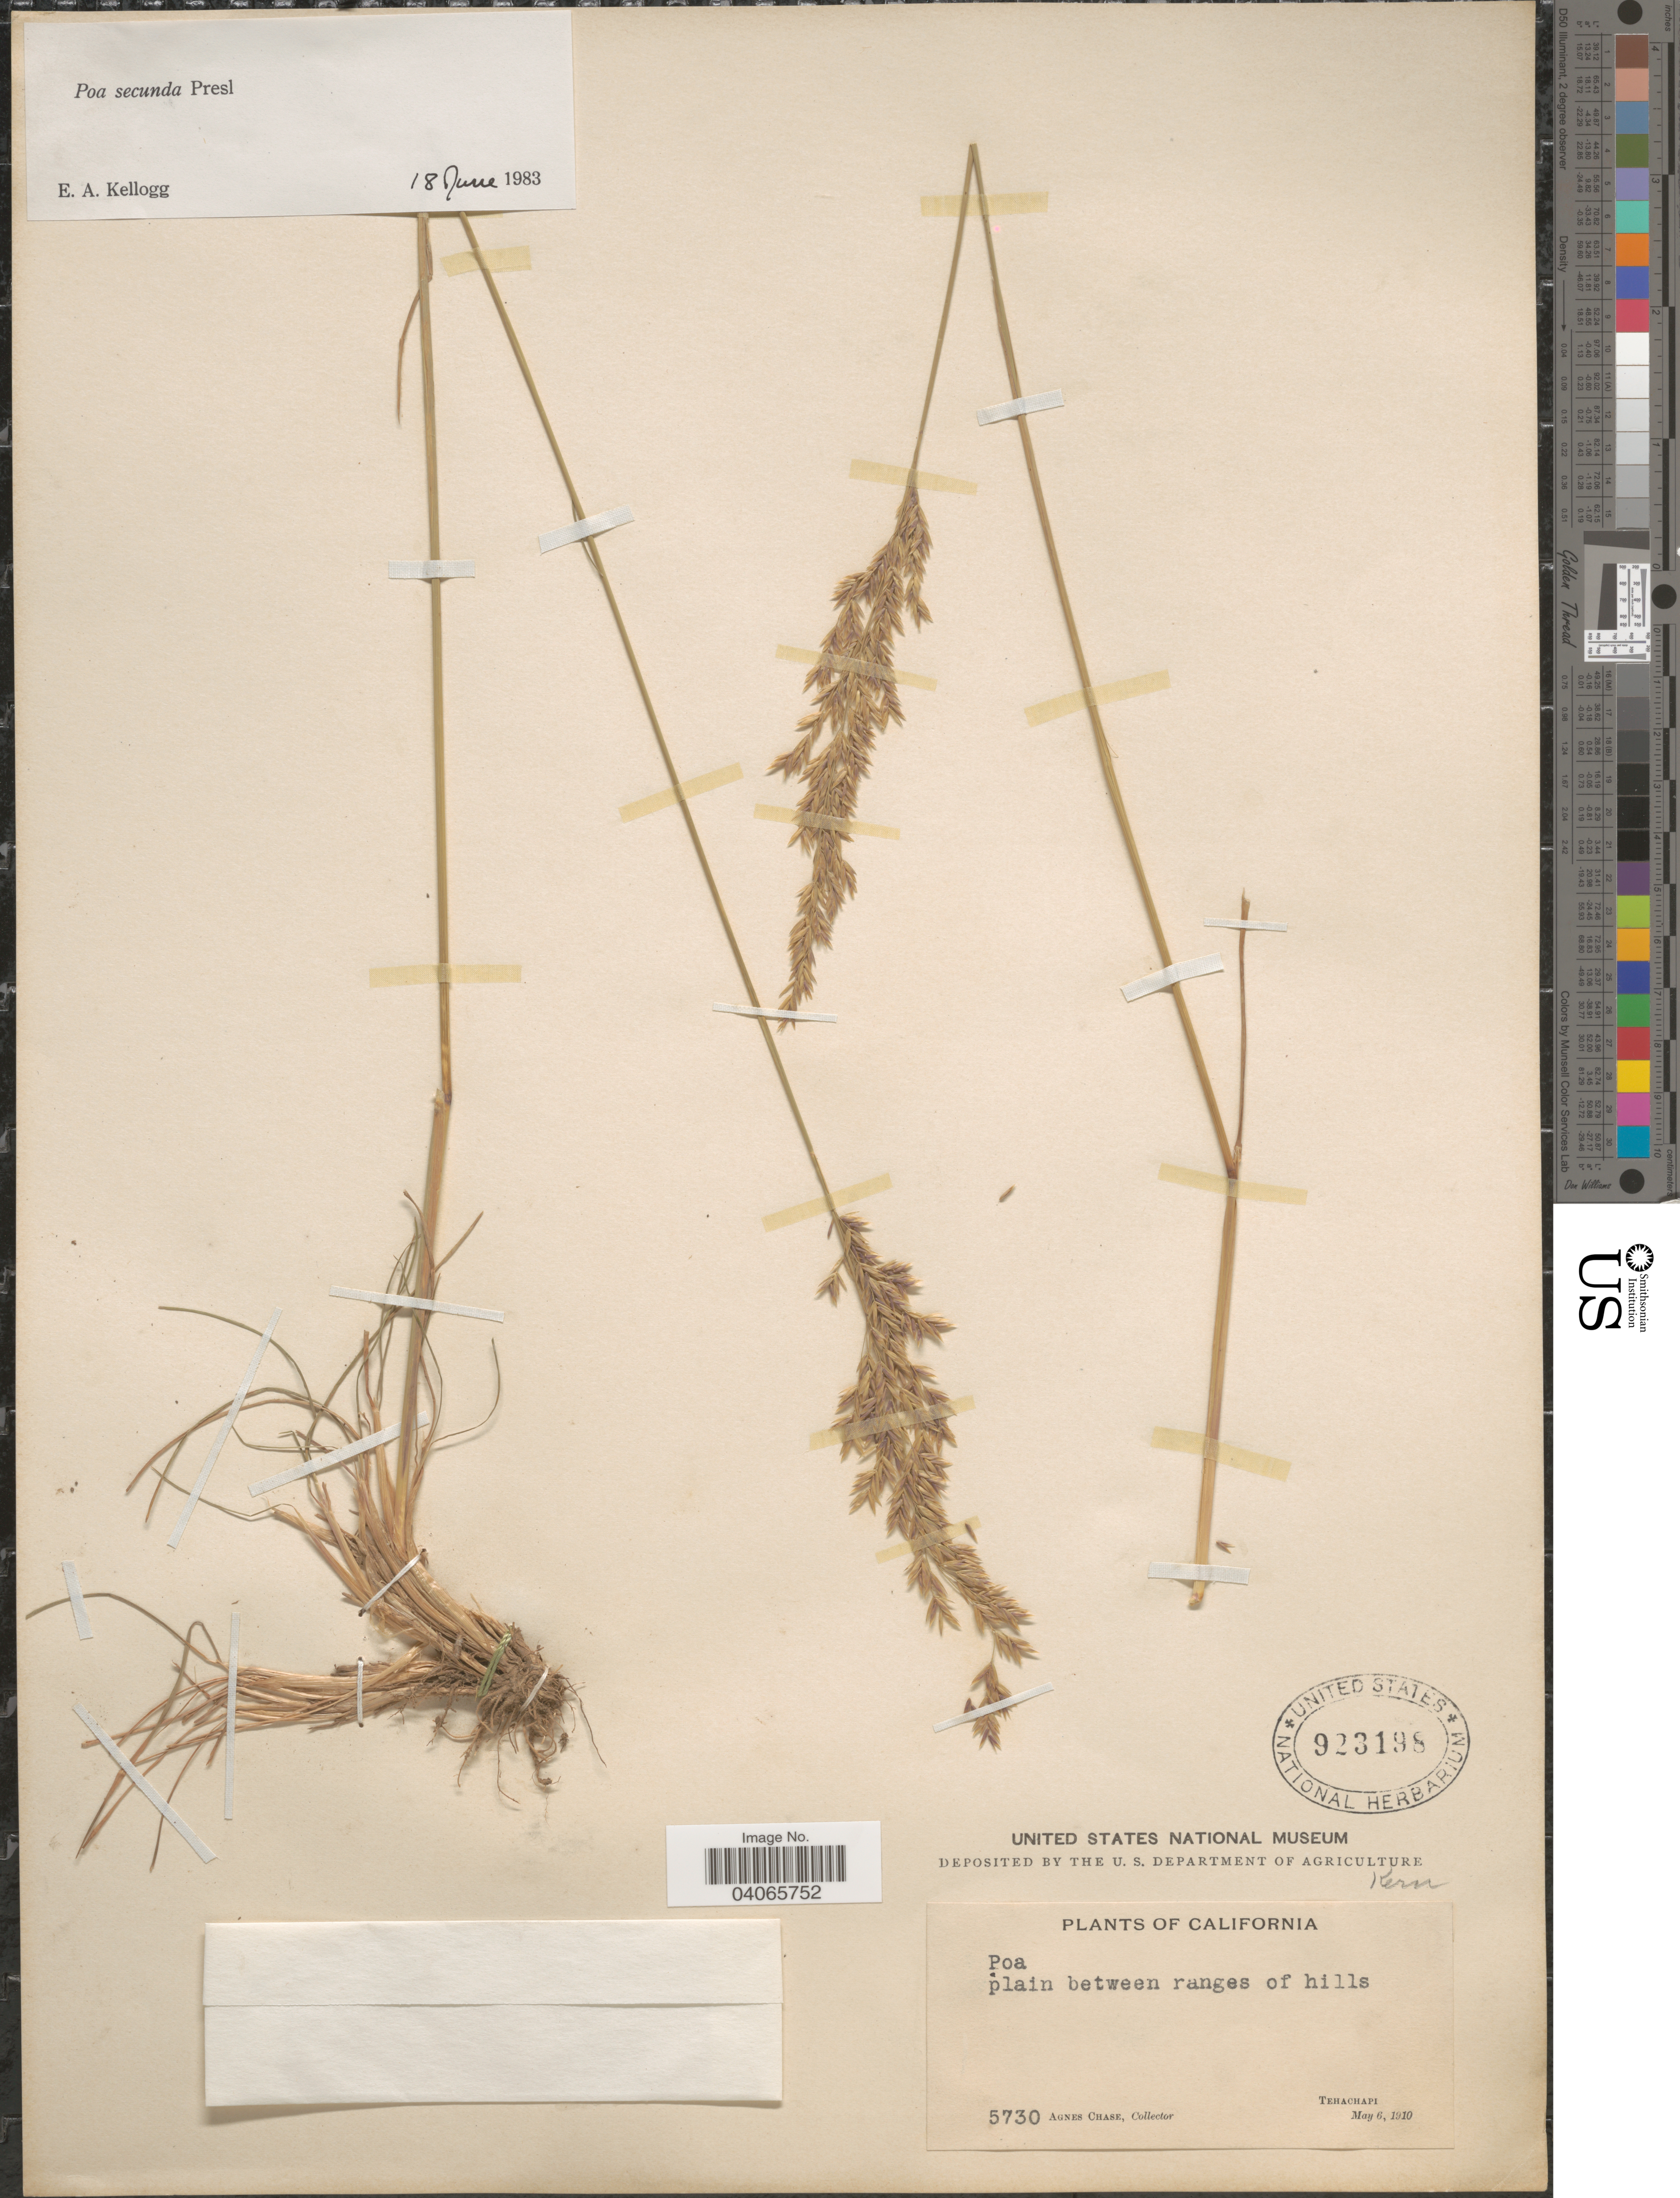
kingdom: Plantae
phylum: Tracheophyta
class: Liliopsida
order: Poales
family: Poaceae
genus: Poa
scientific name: Poa secunda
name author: J. Presl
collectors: A. Chase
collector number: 5730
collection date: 1910-05-06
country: United States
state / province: California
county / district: Kern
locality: Plain between ranges of hills. Tehachapi. Kern.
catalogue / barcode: US 923198